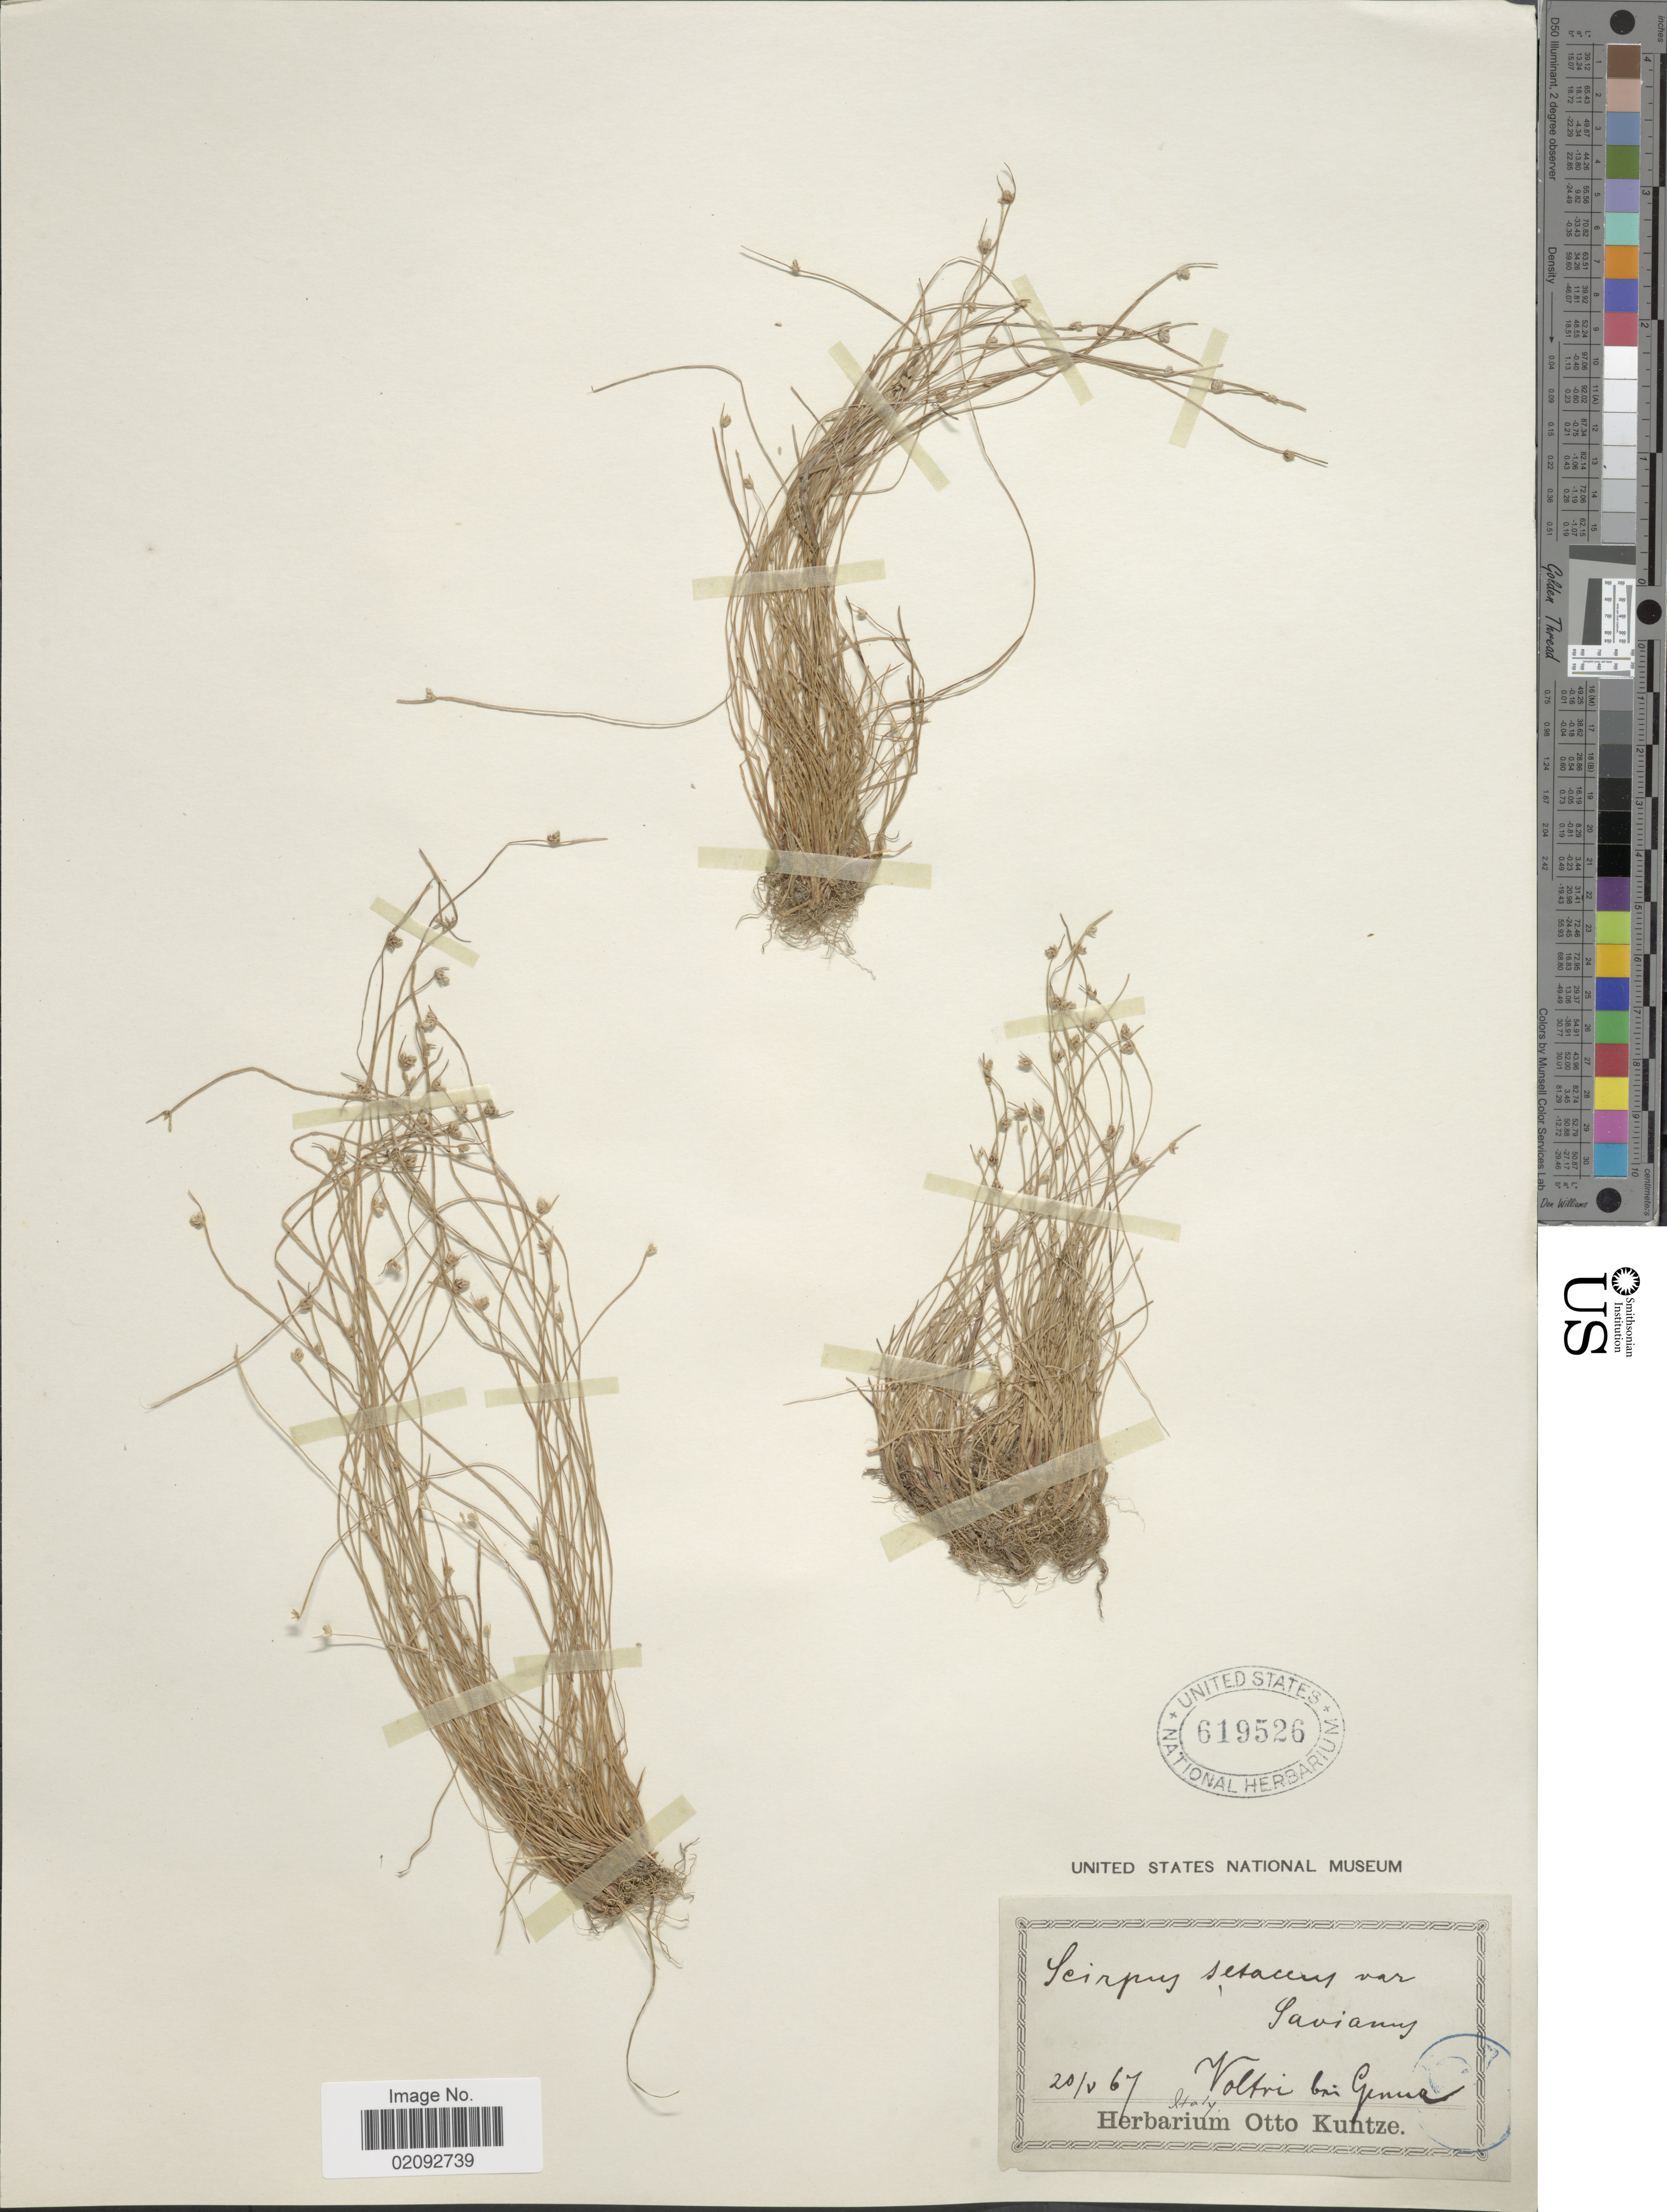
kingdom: Plantae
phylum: Tracheophyta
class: Liliopsida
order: Poales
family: Cyperaceae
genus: Isolepis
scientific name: Isolepis cernua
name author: (Vahl) Roem. & Schult.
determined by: Strong, Mark T., (BOT), Smithsonian Institution - National Museum of Natural History (UNITED STATES)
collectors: ex herb. Otto Kuntze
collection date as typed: Transcribed d/m/y: 20/5/67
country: Italy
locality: Voltri bei Genur [interpreted]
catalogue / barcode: US 619526